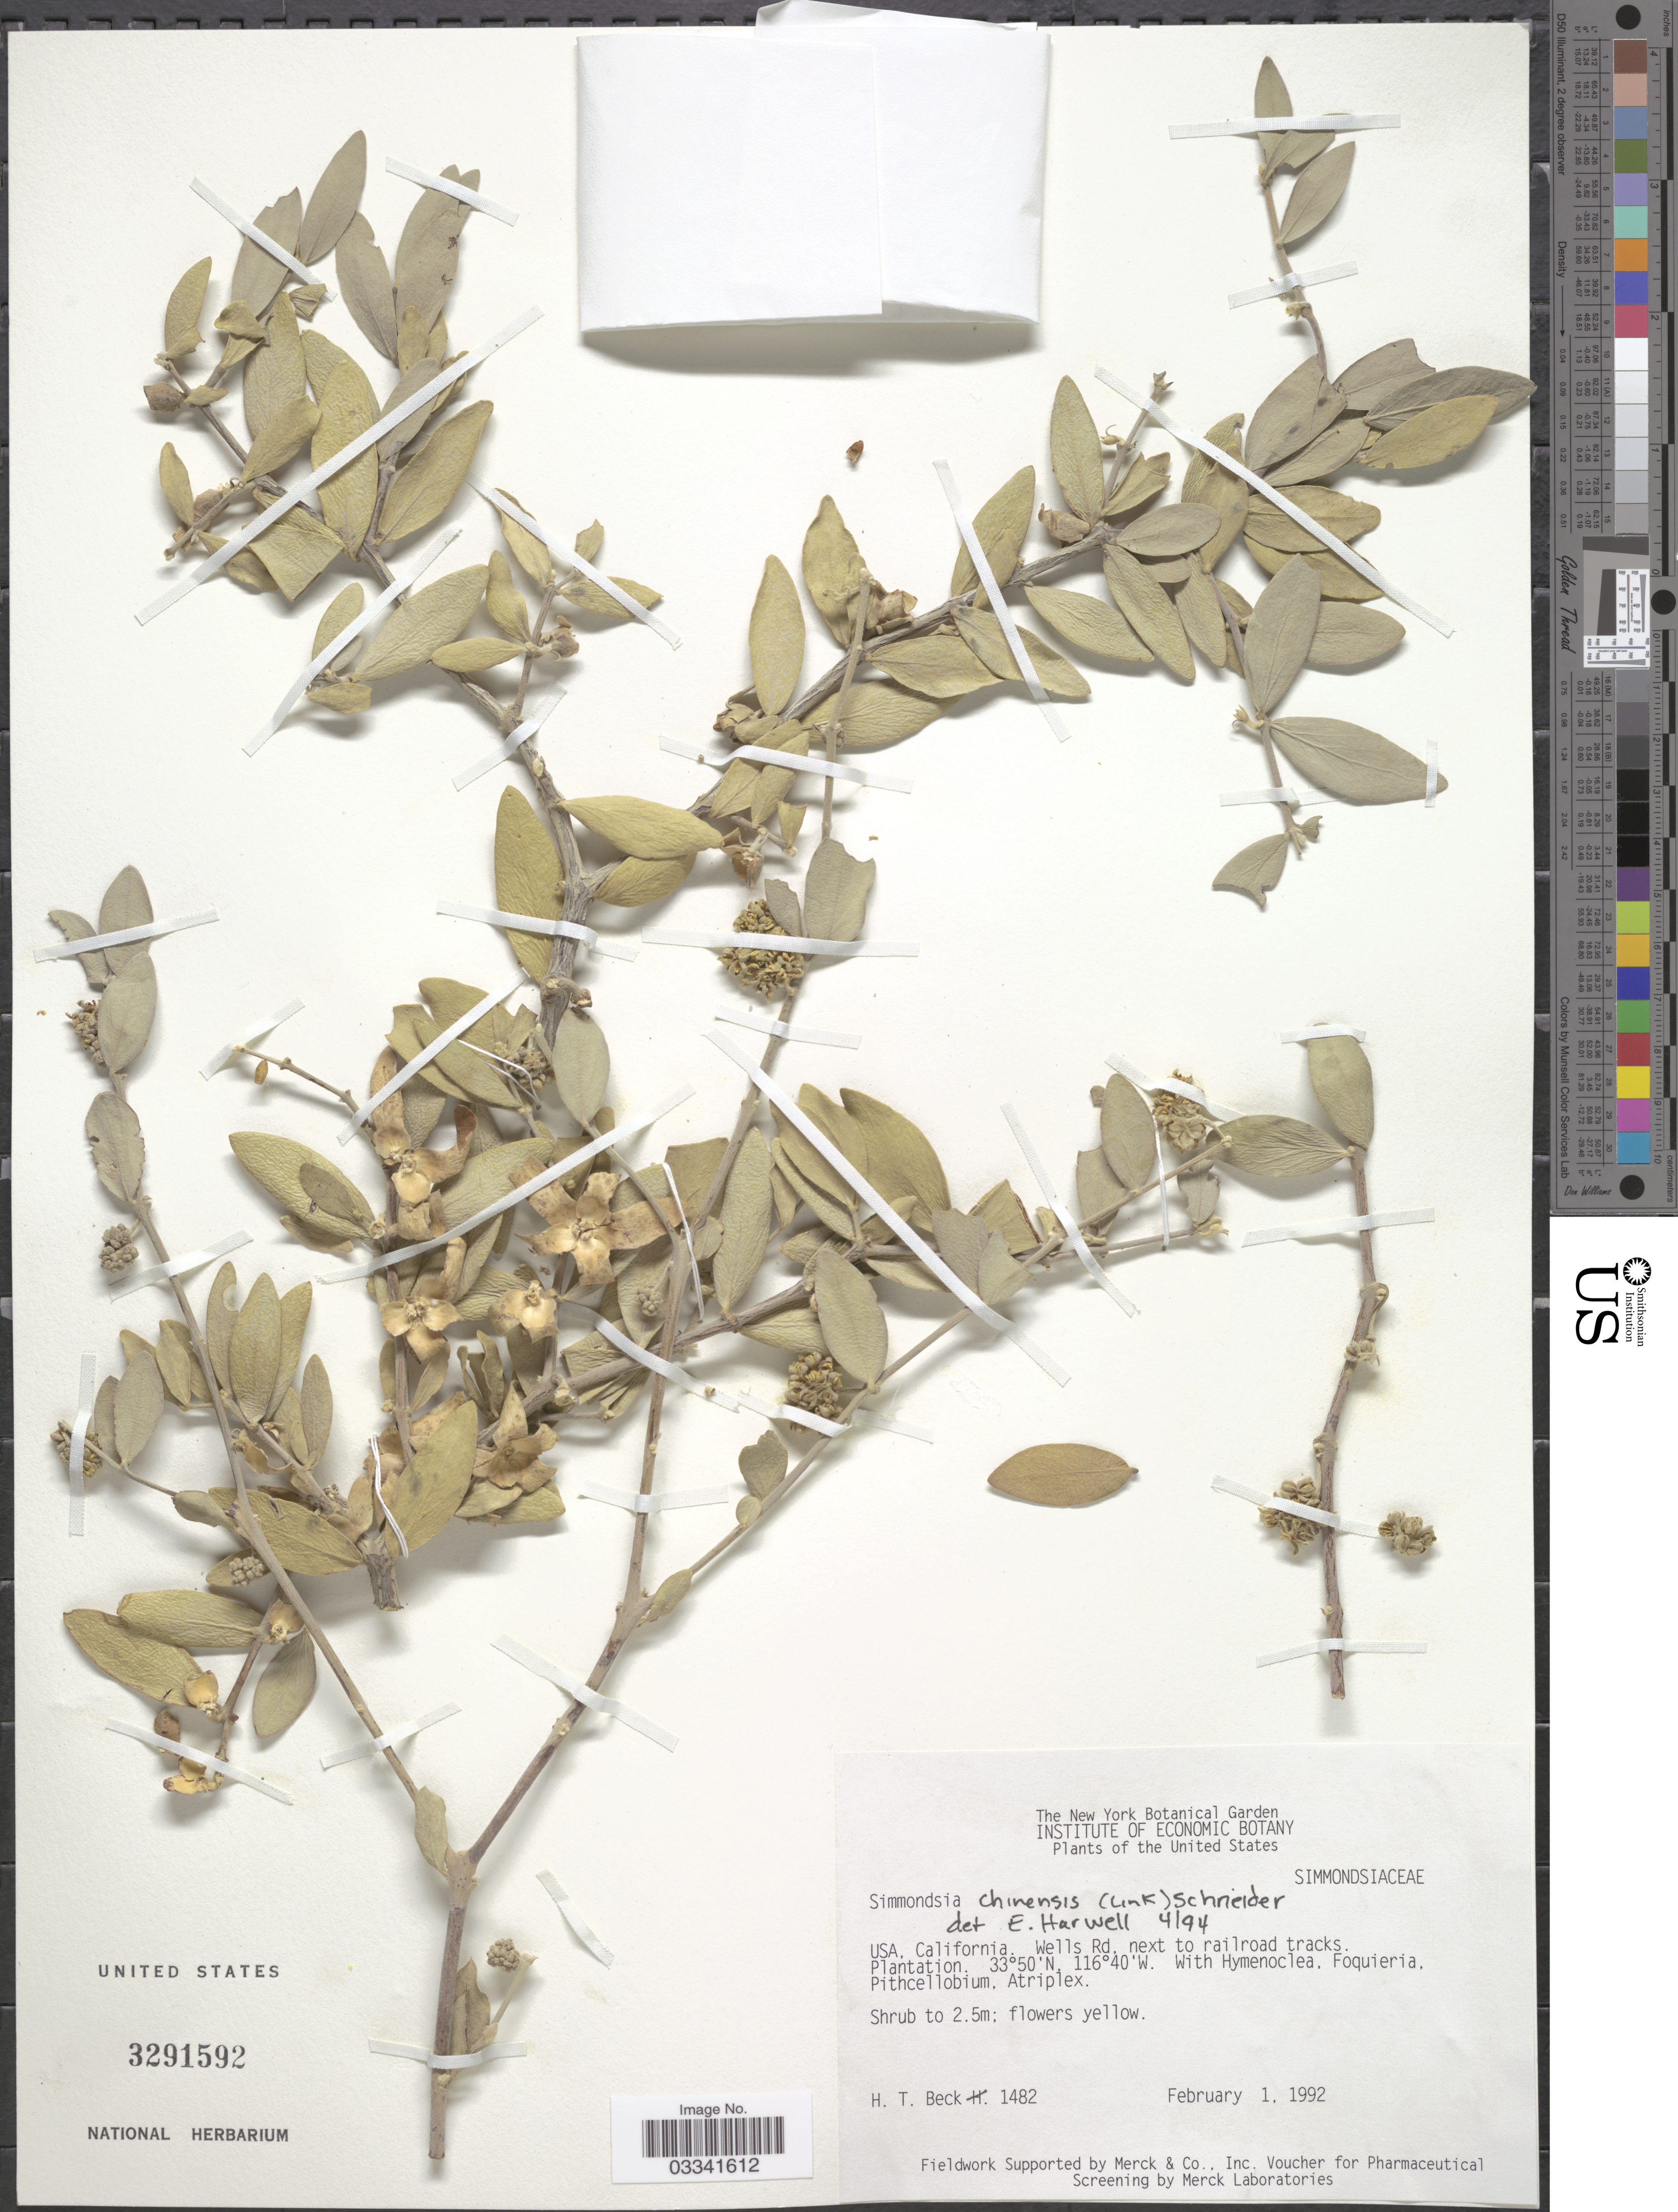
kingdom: Plantae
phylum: Tracheophyta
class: Magnoliopsida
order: Caryophyllales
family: Simmondsiaceae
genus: Simmondsia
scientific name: Simmondsia chinensis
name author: (Link) C.K. Schneid.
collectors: H. T. Beck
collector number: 1482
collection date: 1992-02-01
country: United States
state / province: California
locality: Wells Rd. next to railroad tracks.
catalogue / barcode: US 3291592